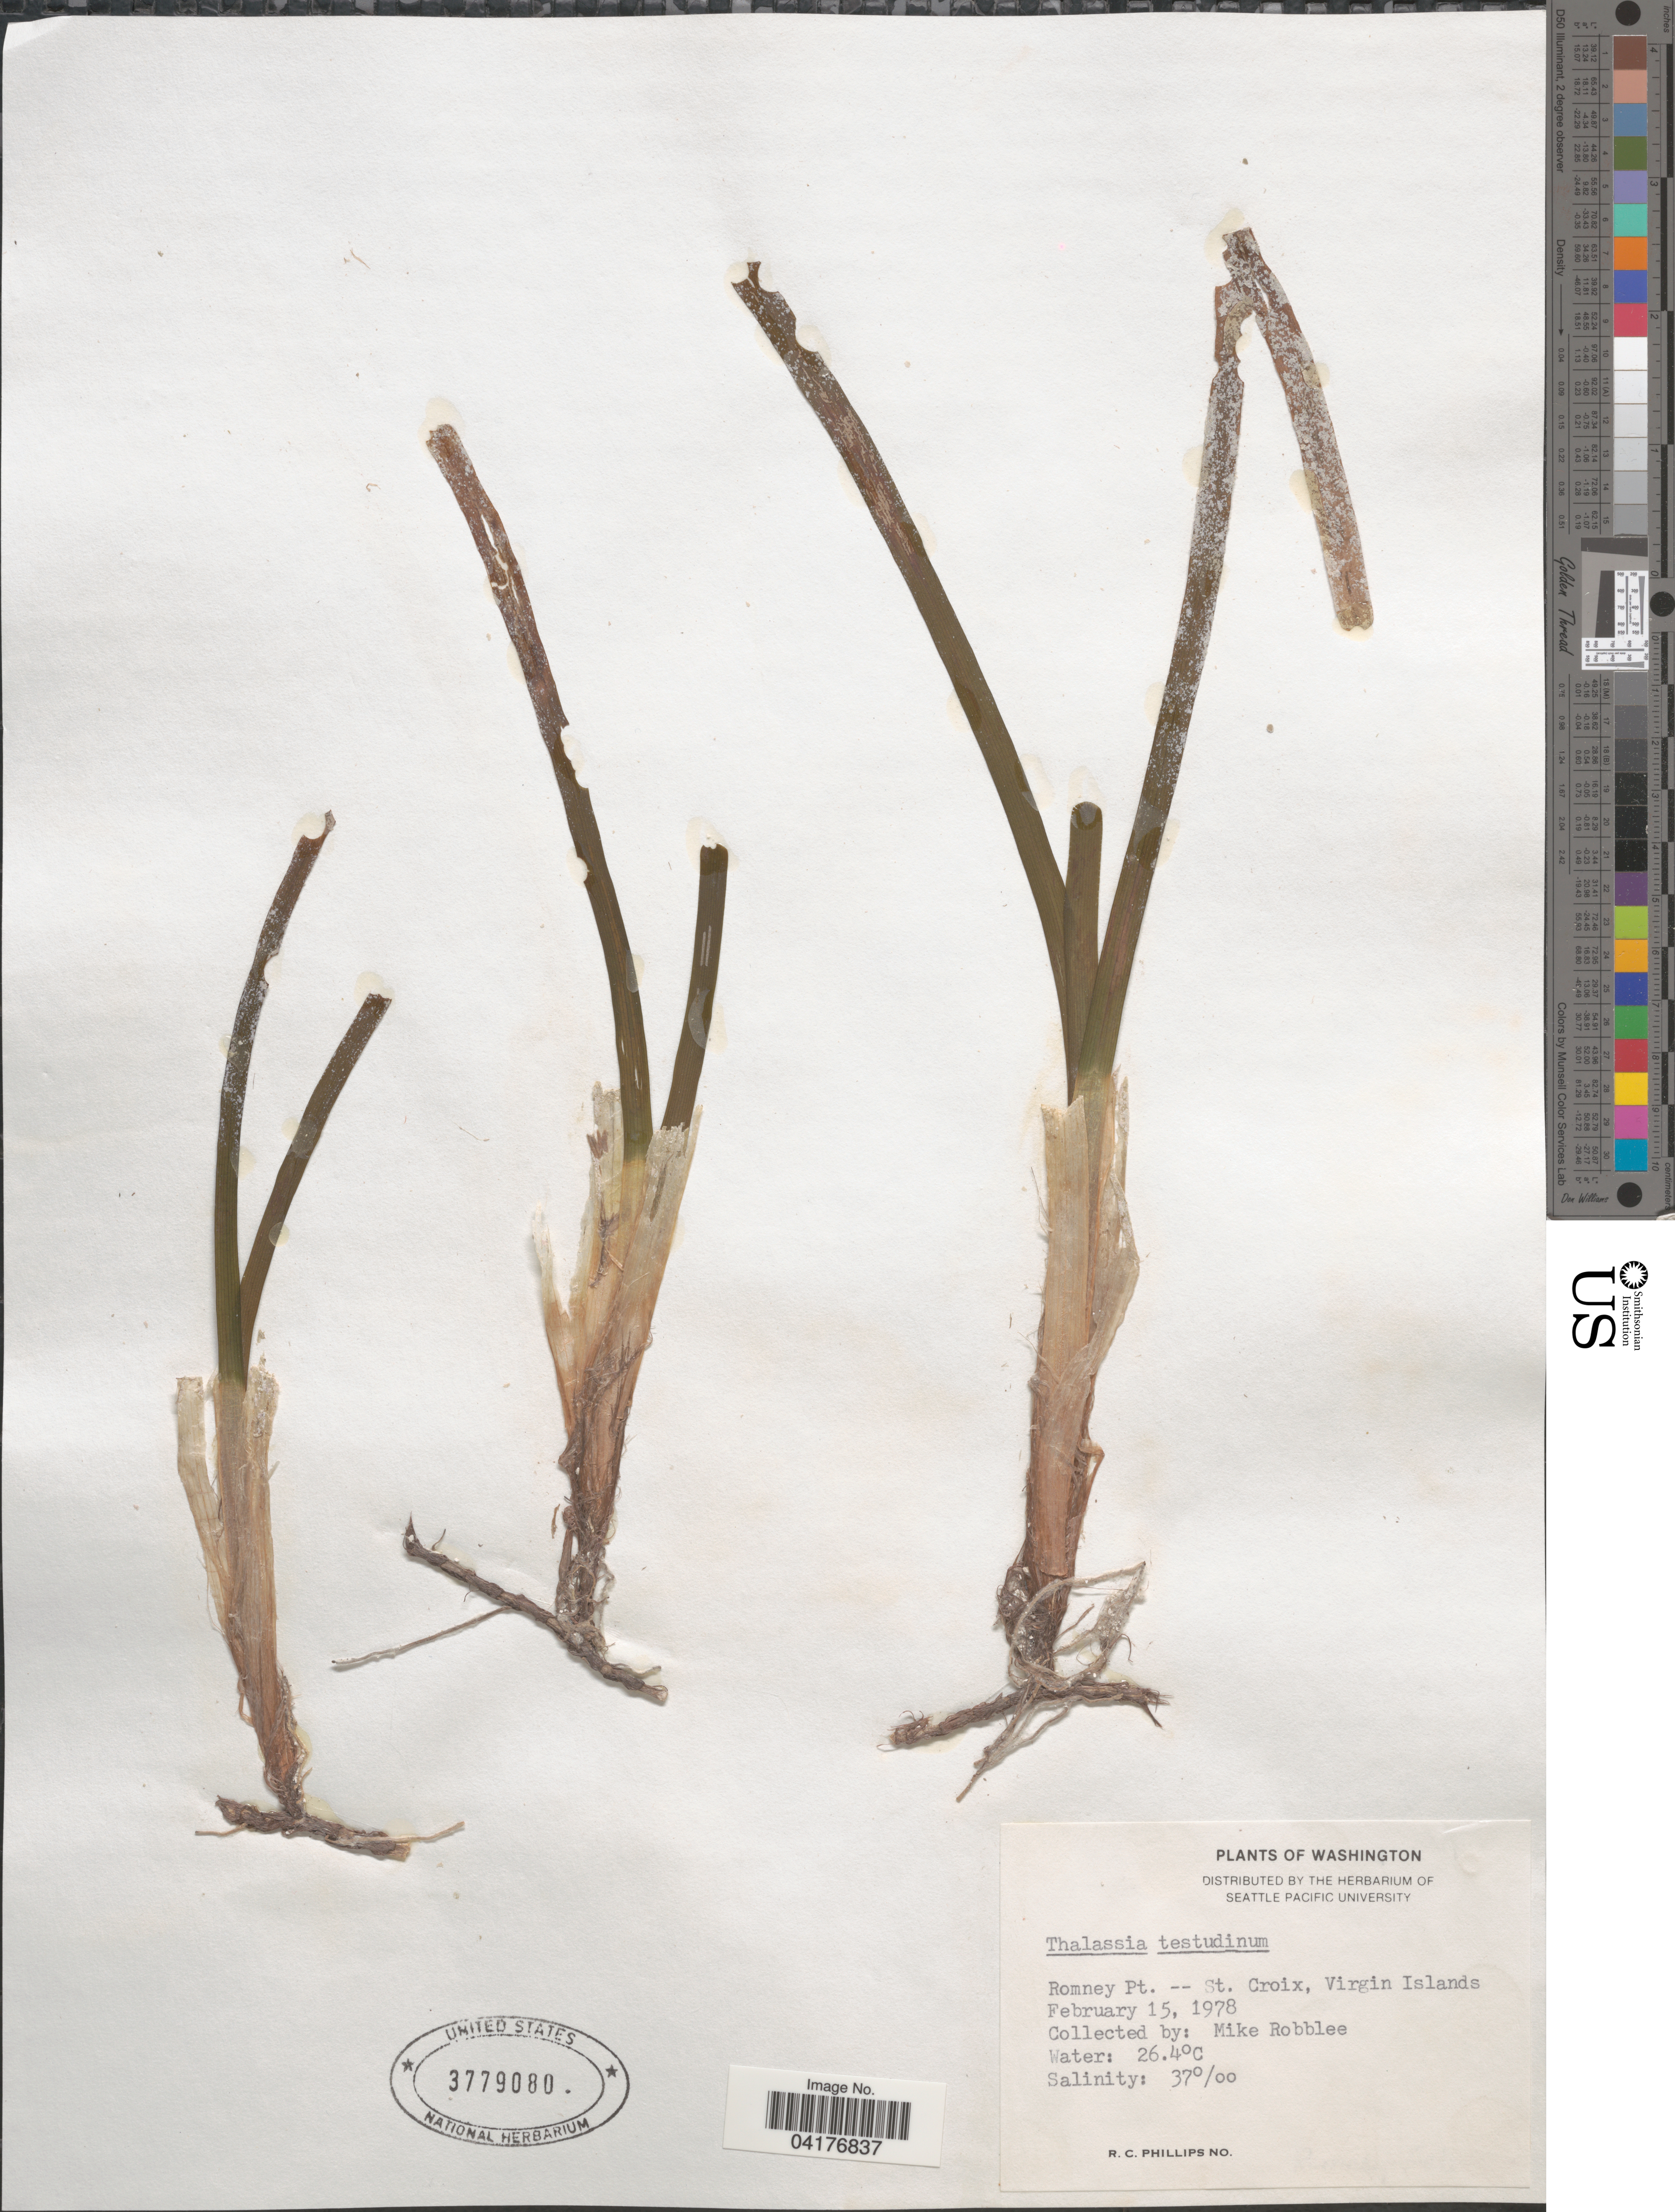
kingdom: Plantae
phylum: Tracheophyta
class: Liliopsida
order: Alismatales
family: Hydrocharitaceae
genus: Thalassia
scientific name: Thalassia testudinum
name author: Banks & Sol. ex K.D. Koenig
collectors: M. Robblee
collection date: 1978-02-15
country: U.S. Virgin Islands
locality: Romney Pt. -- St. Croix, Virgin Islands.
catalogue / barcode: US 3779080